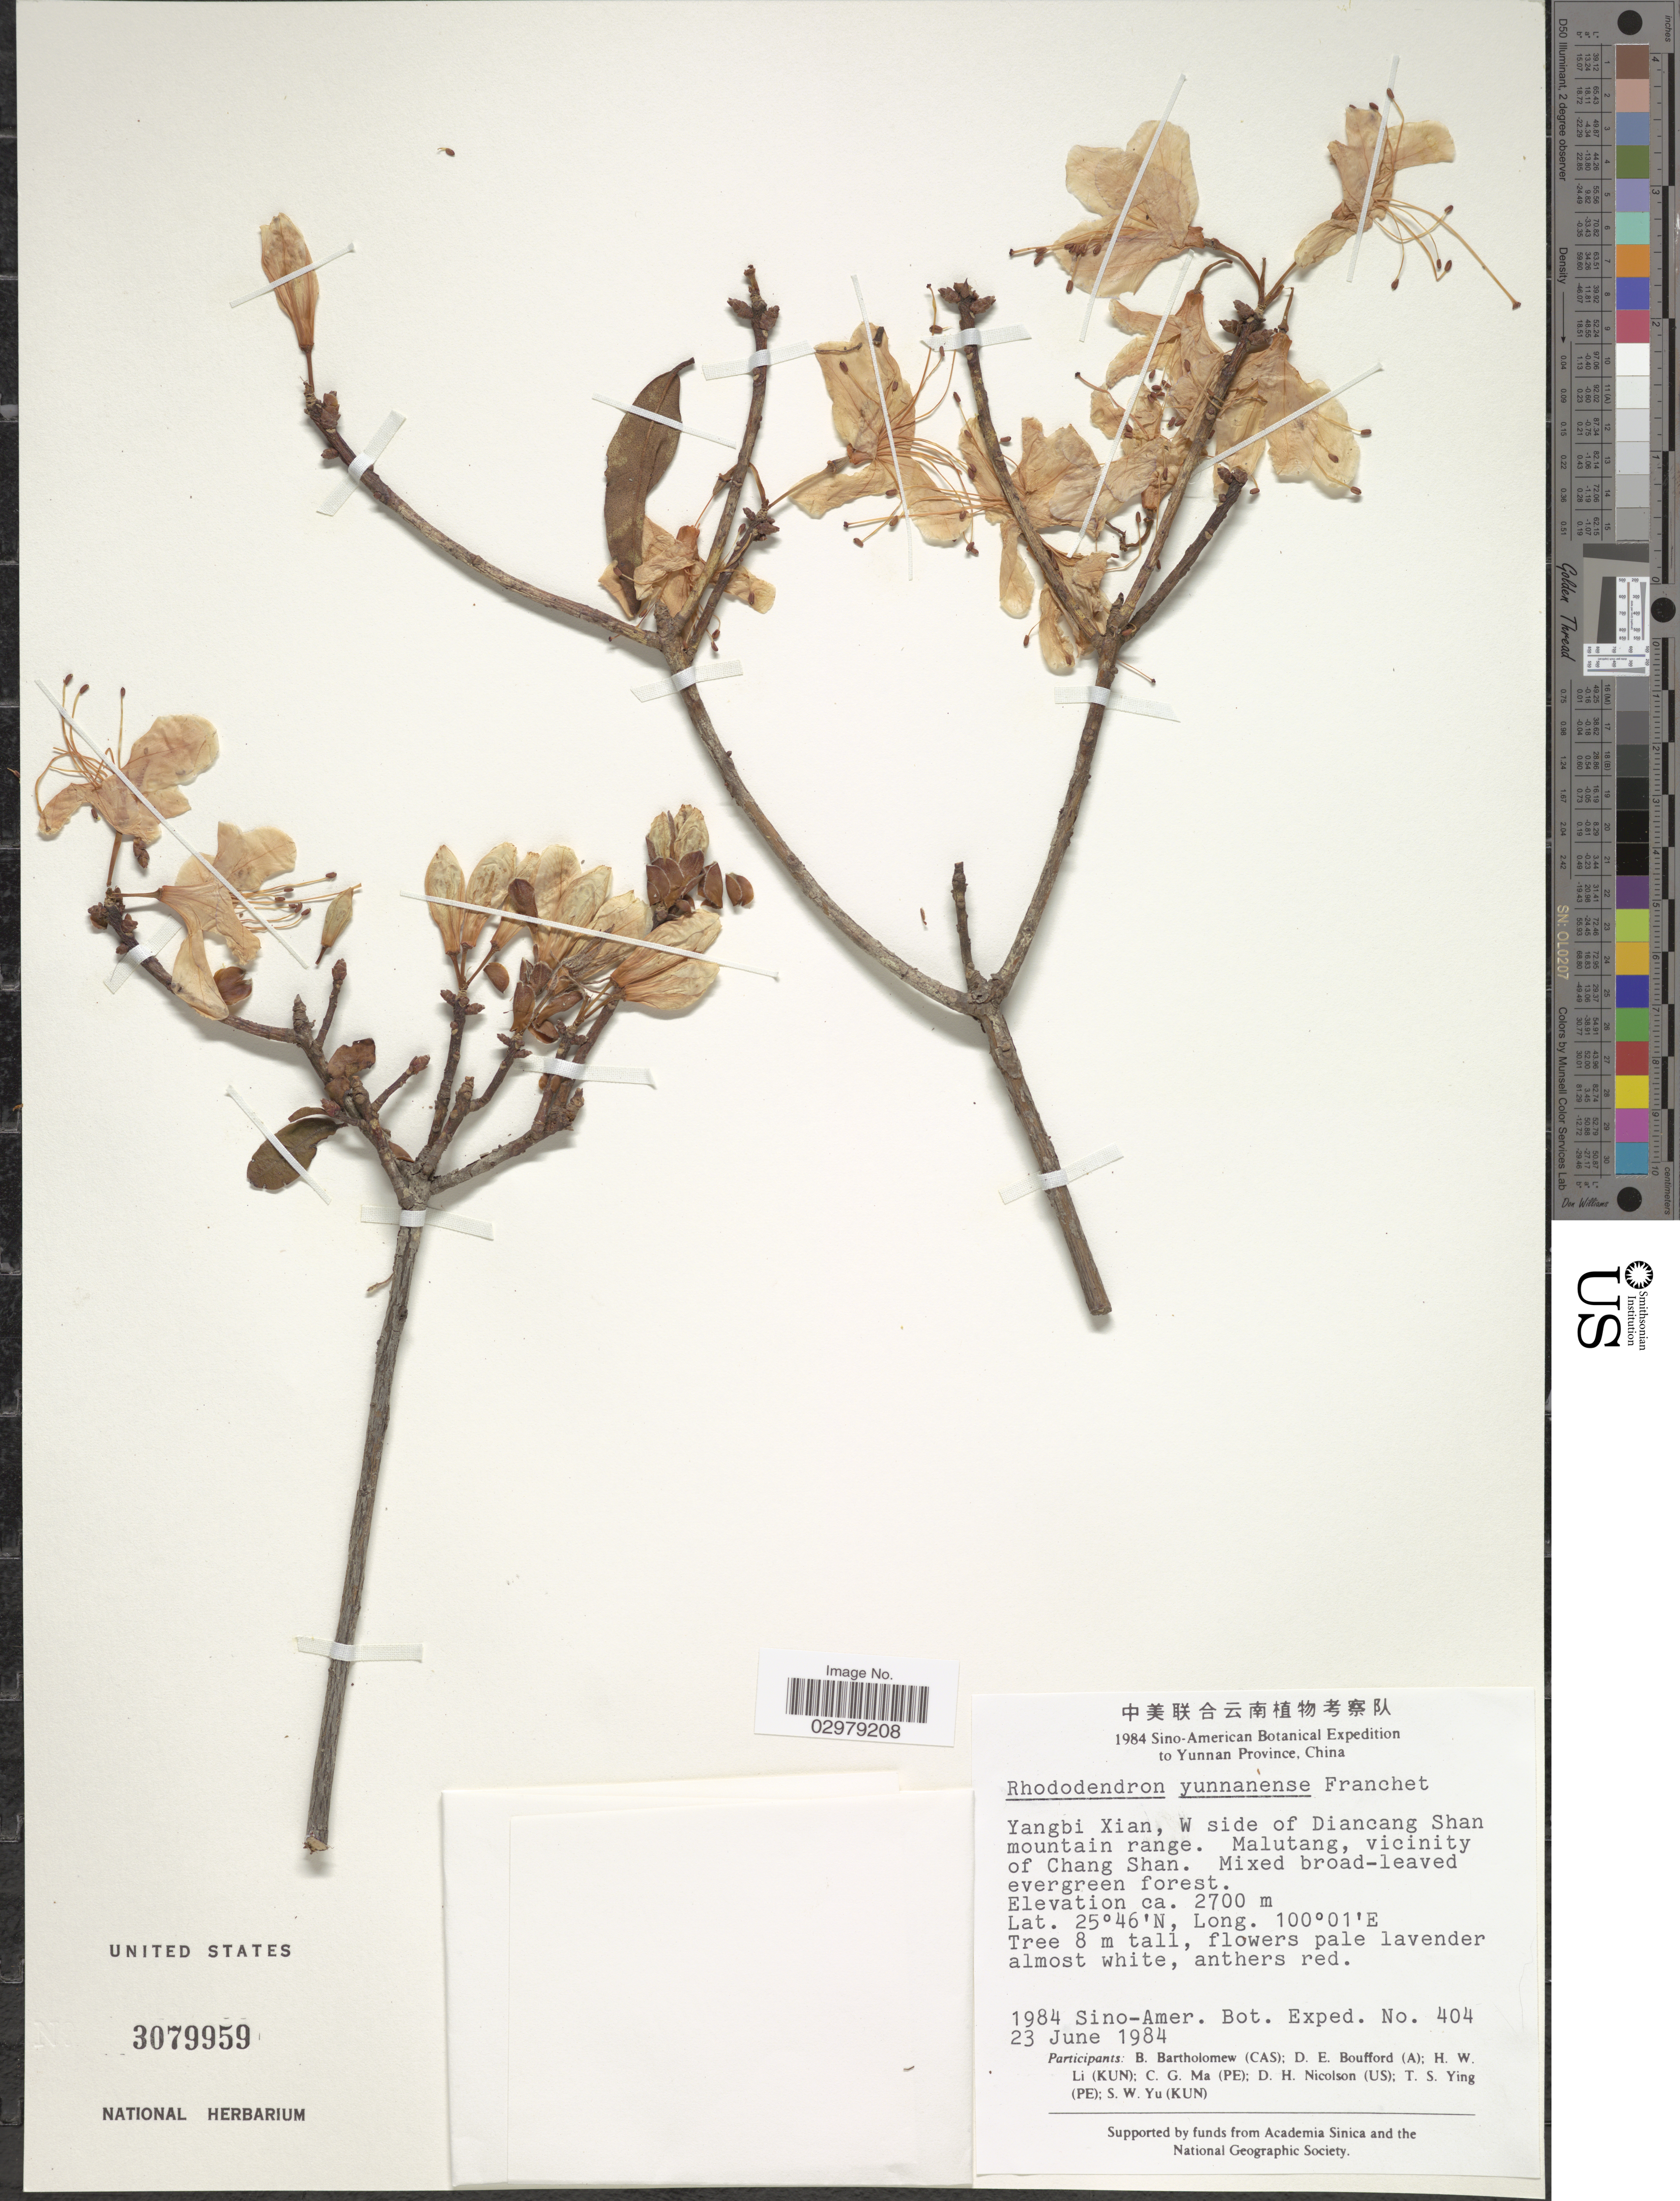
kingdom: Plantae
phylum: Tracheophyta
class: Magnoliopsida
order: Ericales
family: Ericaceae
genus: Rhododendron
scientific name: Rhododendron yunnanense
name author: Franch.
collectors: Sino-Amer. Bot. Exped. 1984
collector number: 404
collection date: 1984-06-23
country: China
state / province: Yunnan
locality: Yangbi Xian, W side of Diancang Shan mountain range. Malutang, vicinity of Chang Shan.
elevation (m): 2700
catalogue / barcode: US 3079959